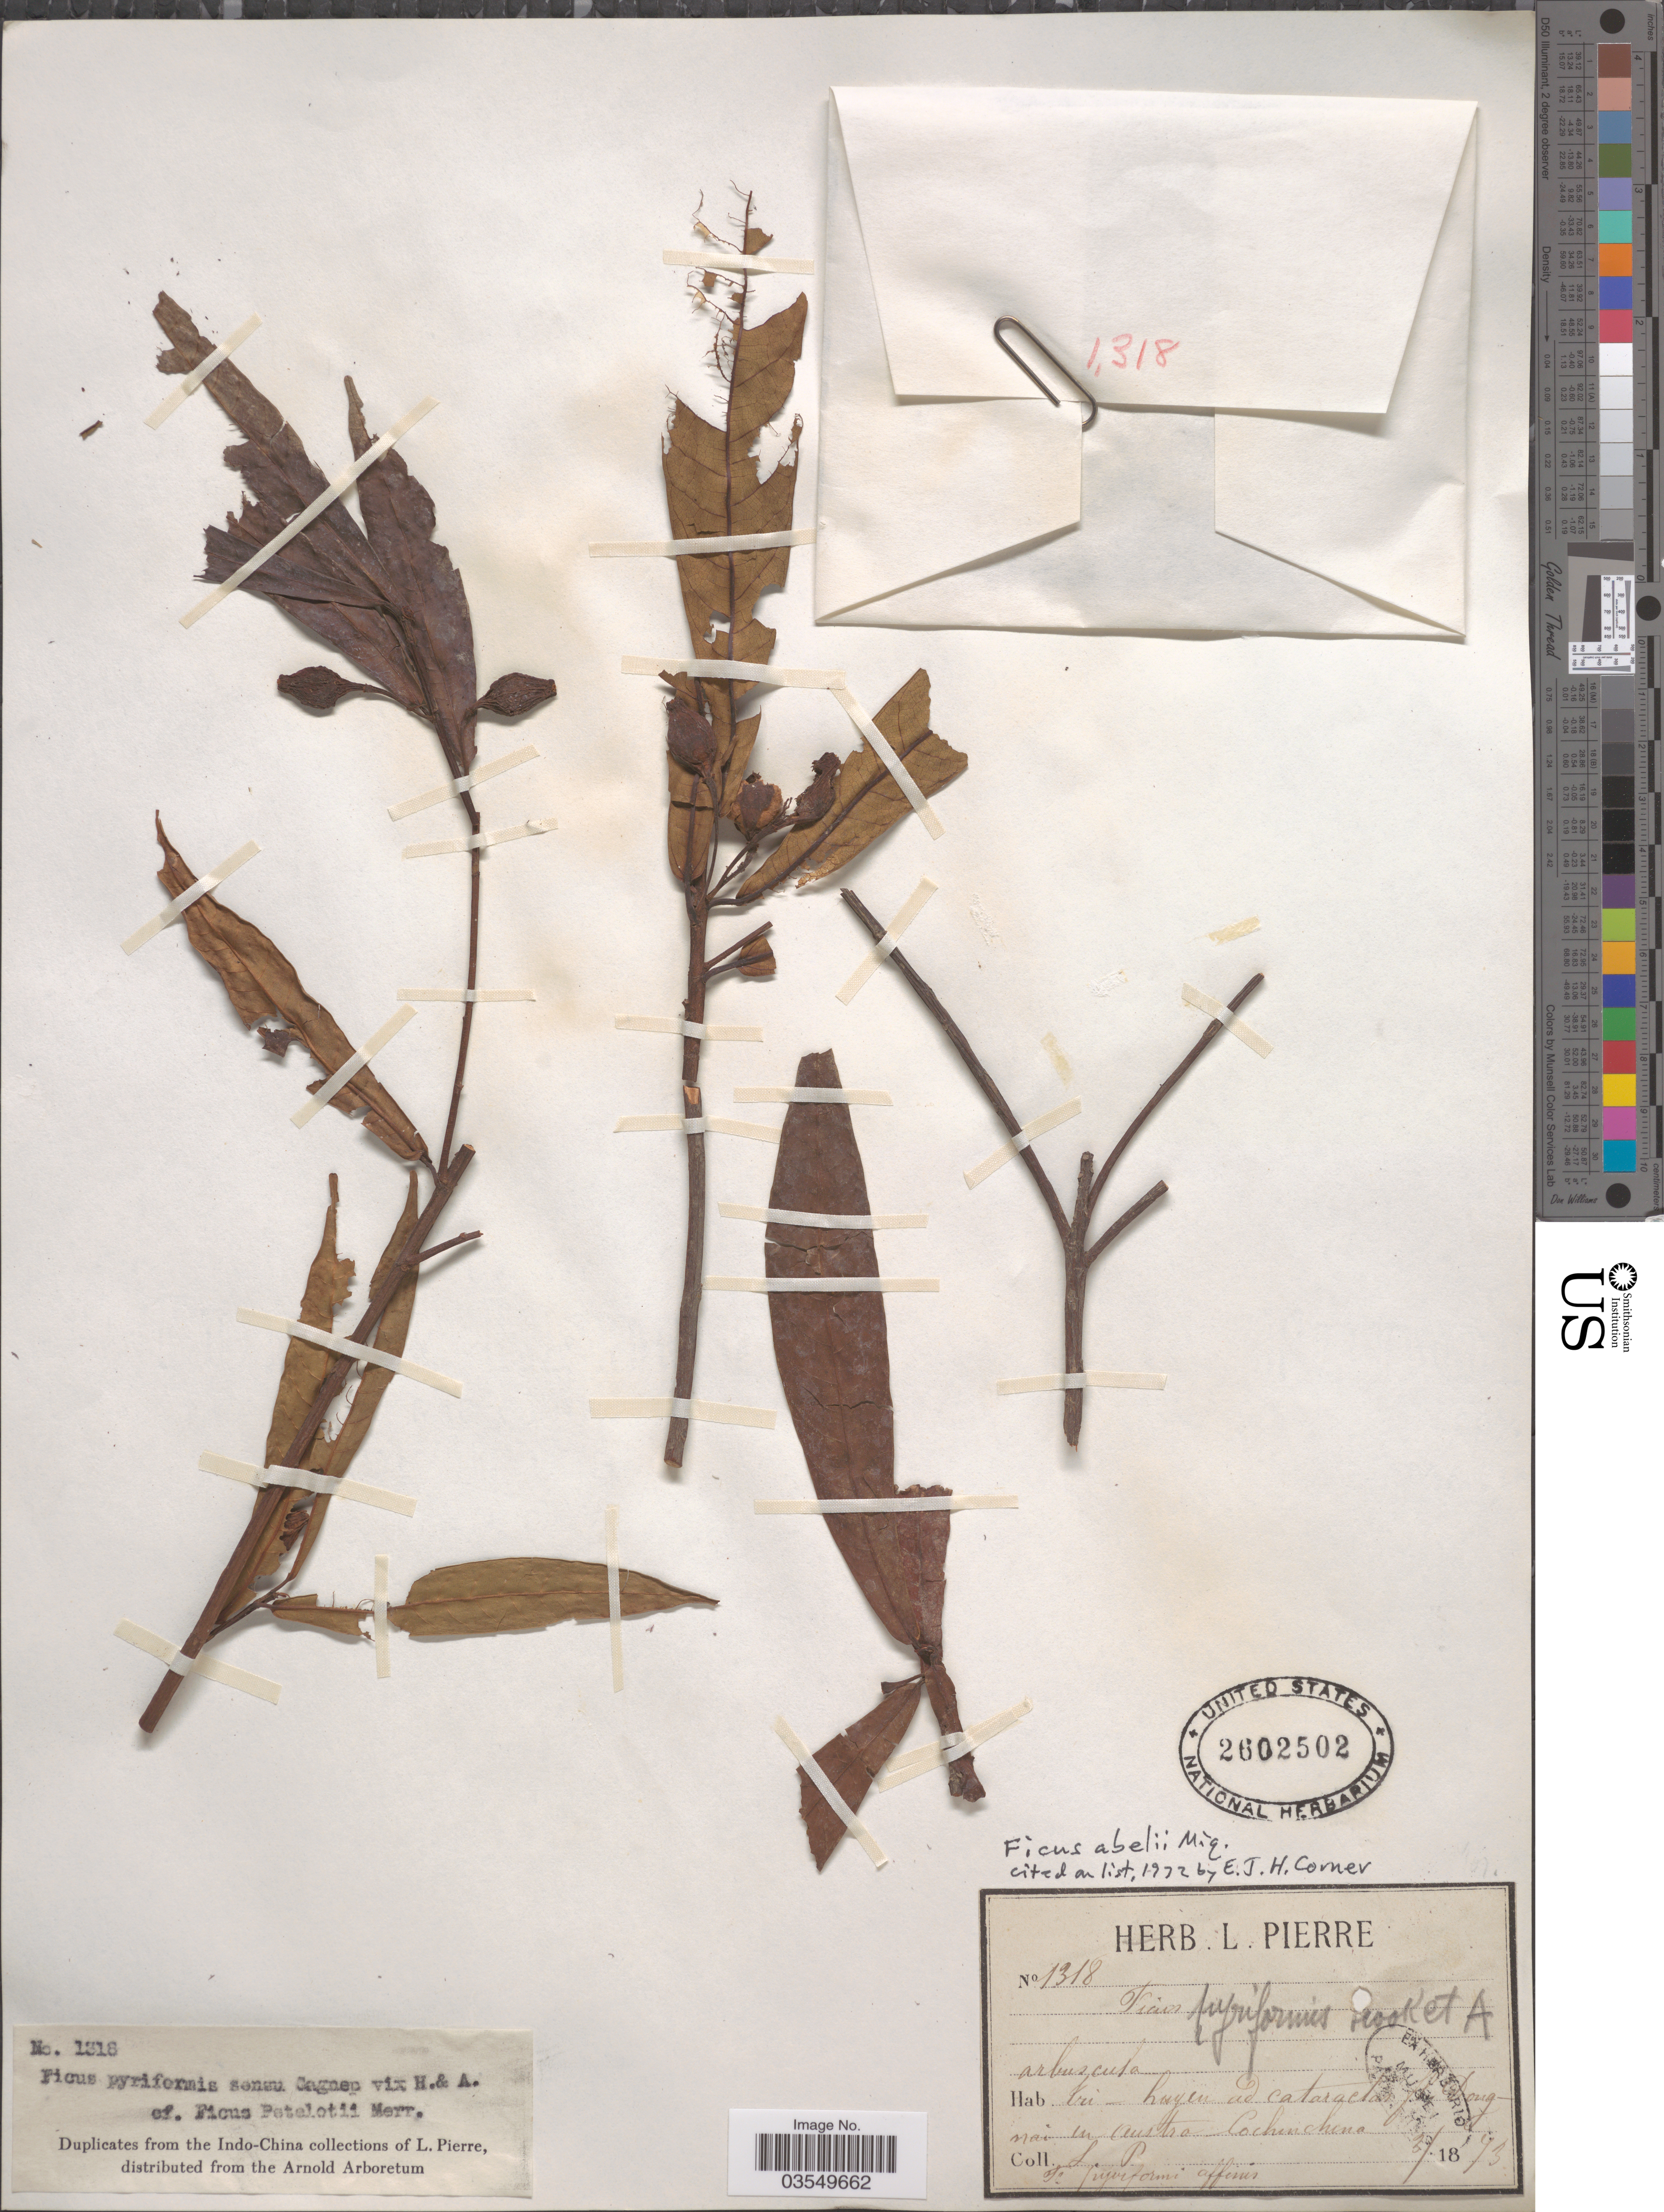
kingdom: Plantae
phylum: Tracheophyta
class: Magnoliopsida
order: Rosales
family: Moraceae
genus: Ficus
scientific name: Ficus abelii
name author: Miq.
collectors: L. Pierre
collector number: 1318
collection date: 1873-03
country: Vietnam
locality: Luyen ad ! in austro-Cochinchina.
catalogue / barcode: US 2602502